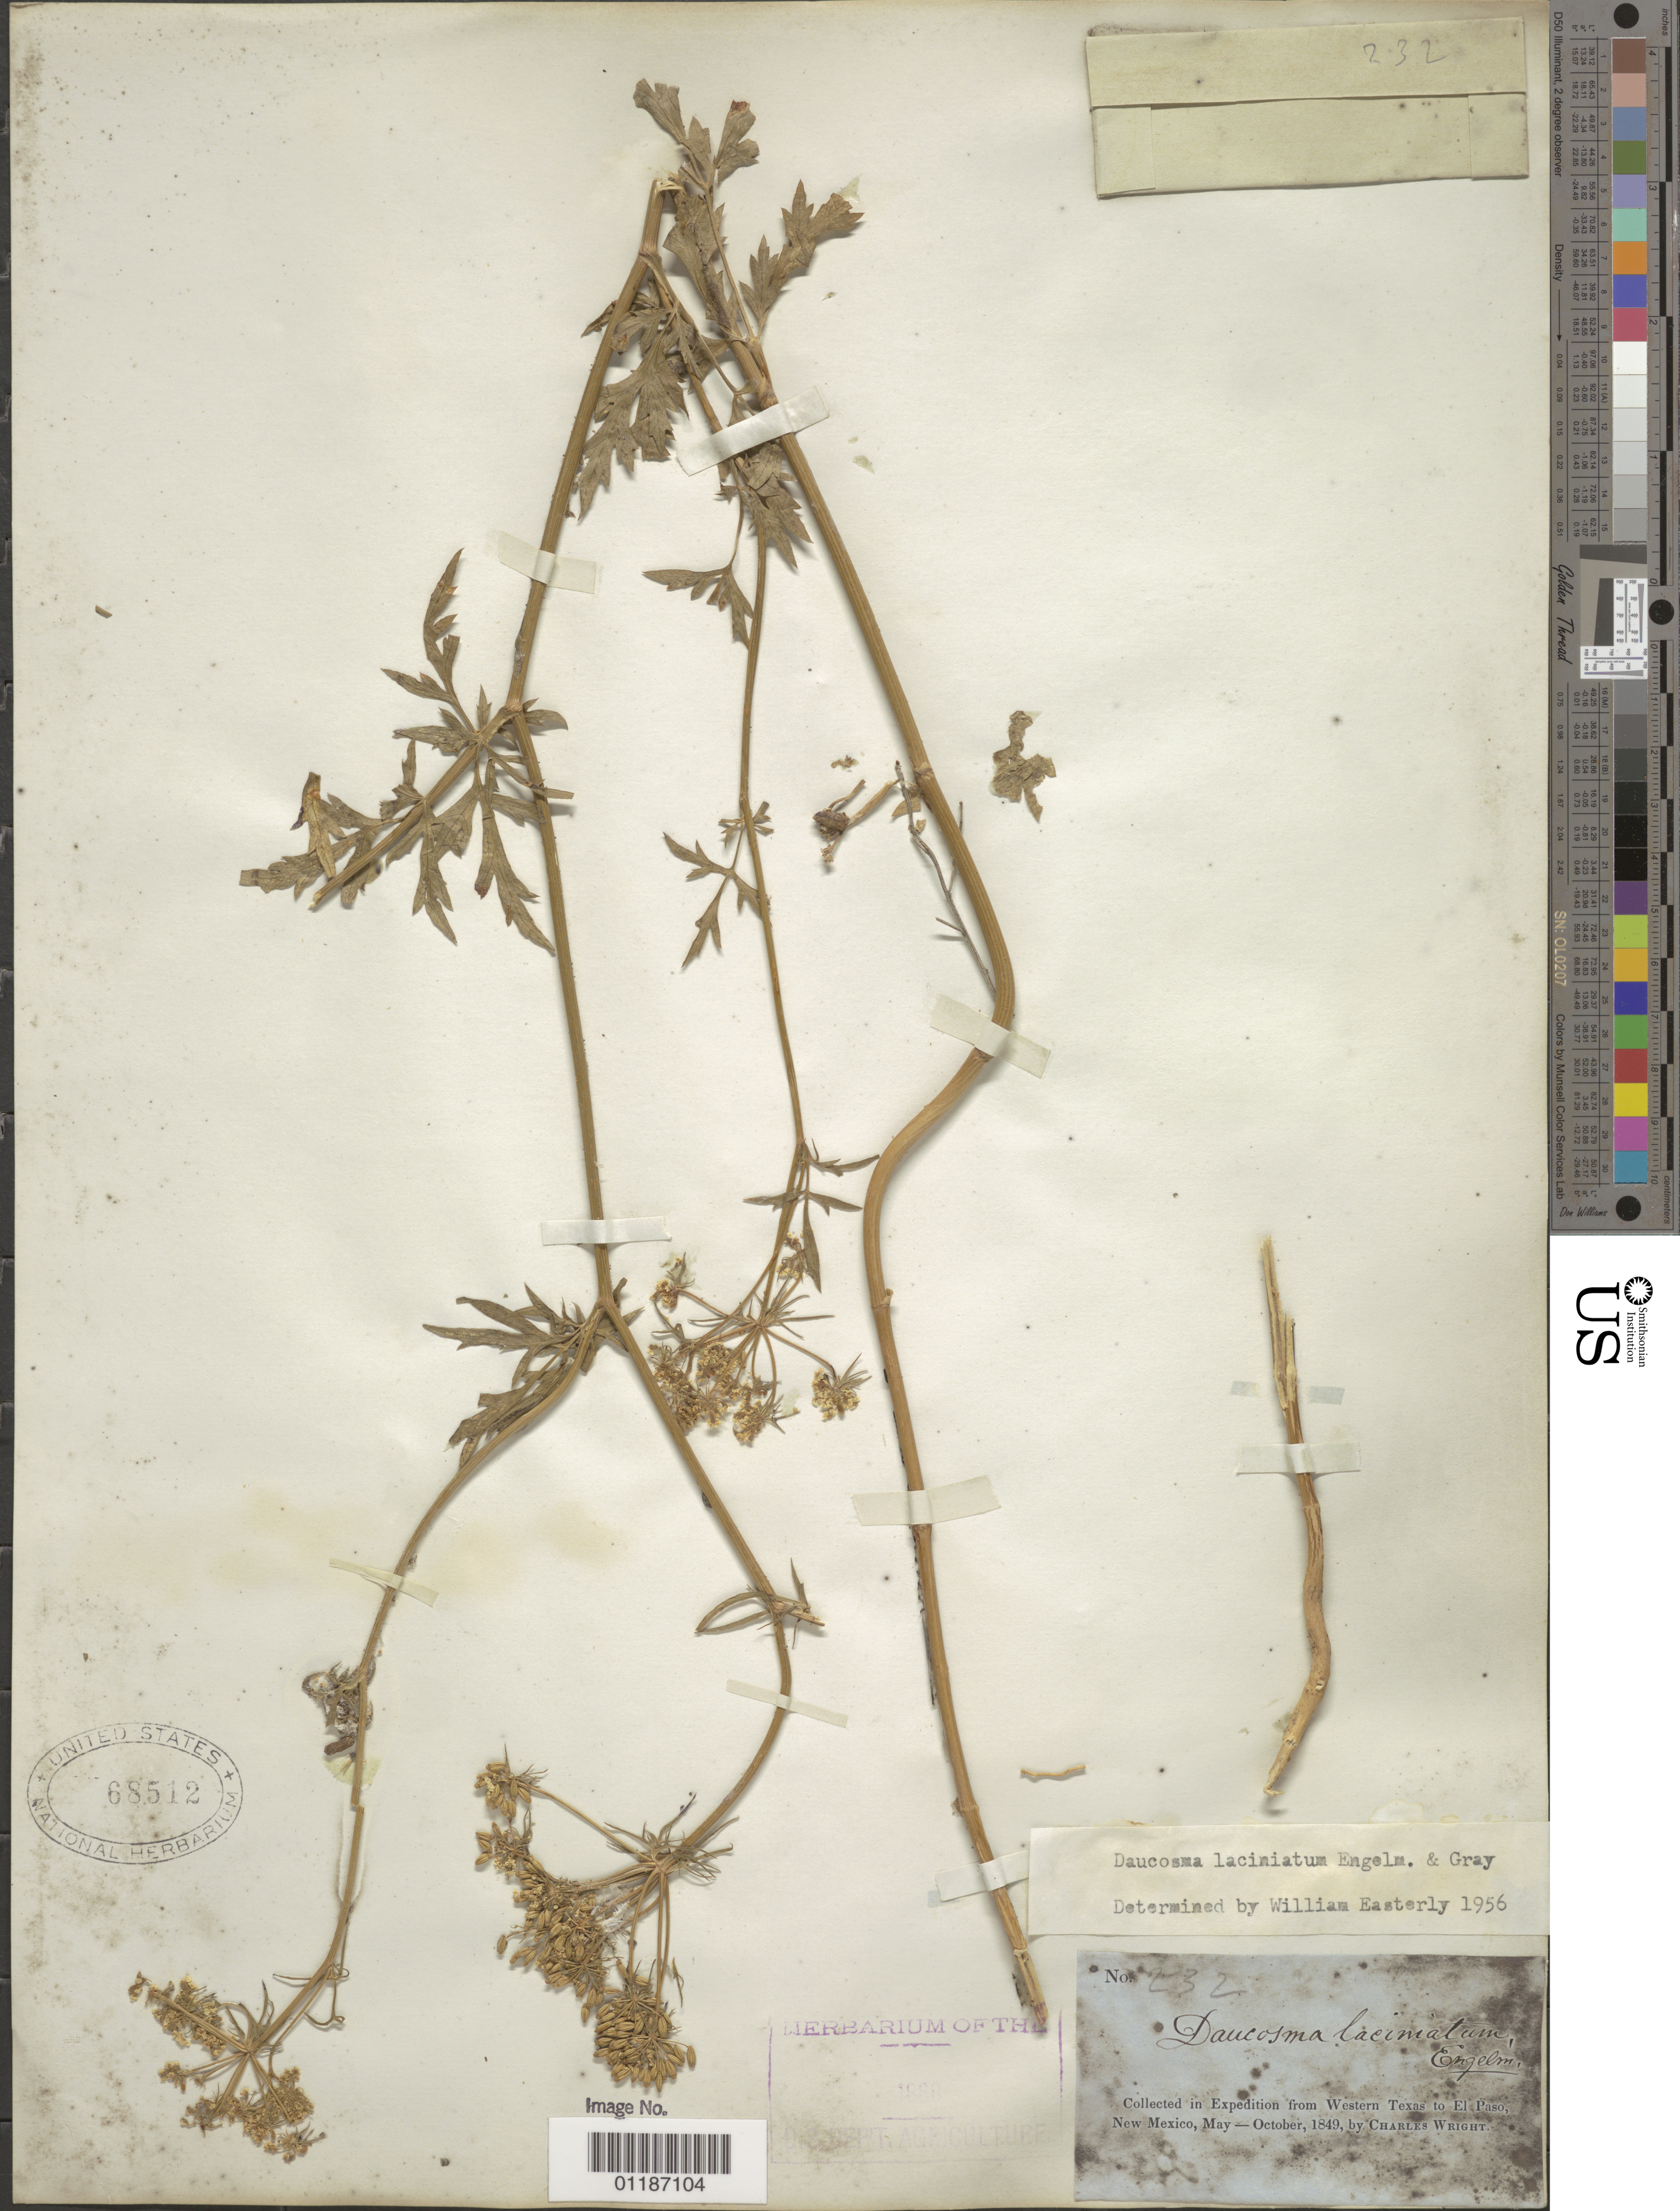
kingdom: Plantae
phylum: Tracheophyta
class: Magnoliopsida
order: Apiales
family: Apiaceae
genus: Daucosma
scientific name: Daucosma laciniata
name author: Engelm. & A. Gray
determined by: Easterly, N. W.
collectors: C. Wright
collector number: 232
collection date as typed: May 1849 to -- Oct 1849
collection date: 1849-05/1849-10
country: United States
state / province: New Mexico / Texas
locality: from Western Texas to El Paso, New Mexico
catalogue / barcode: US 68512